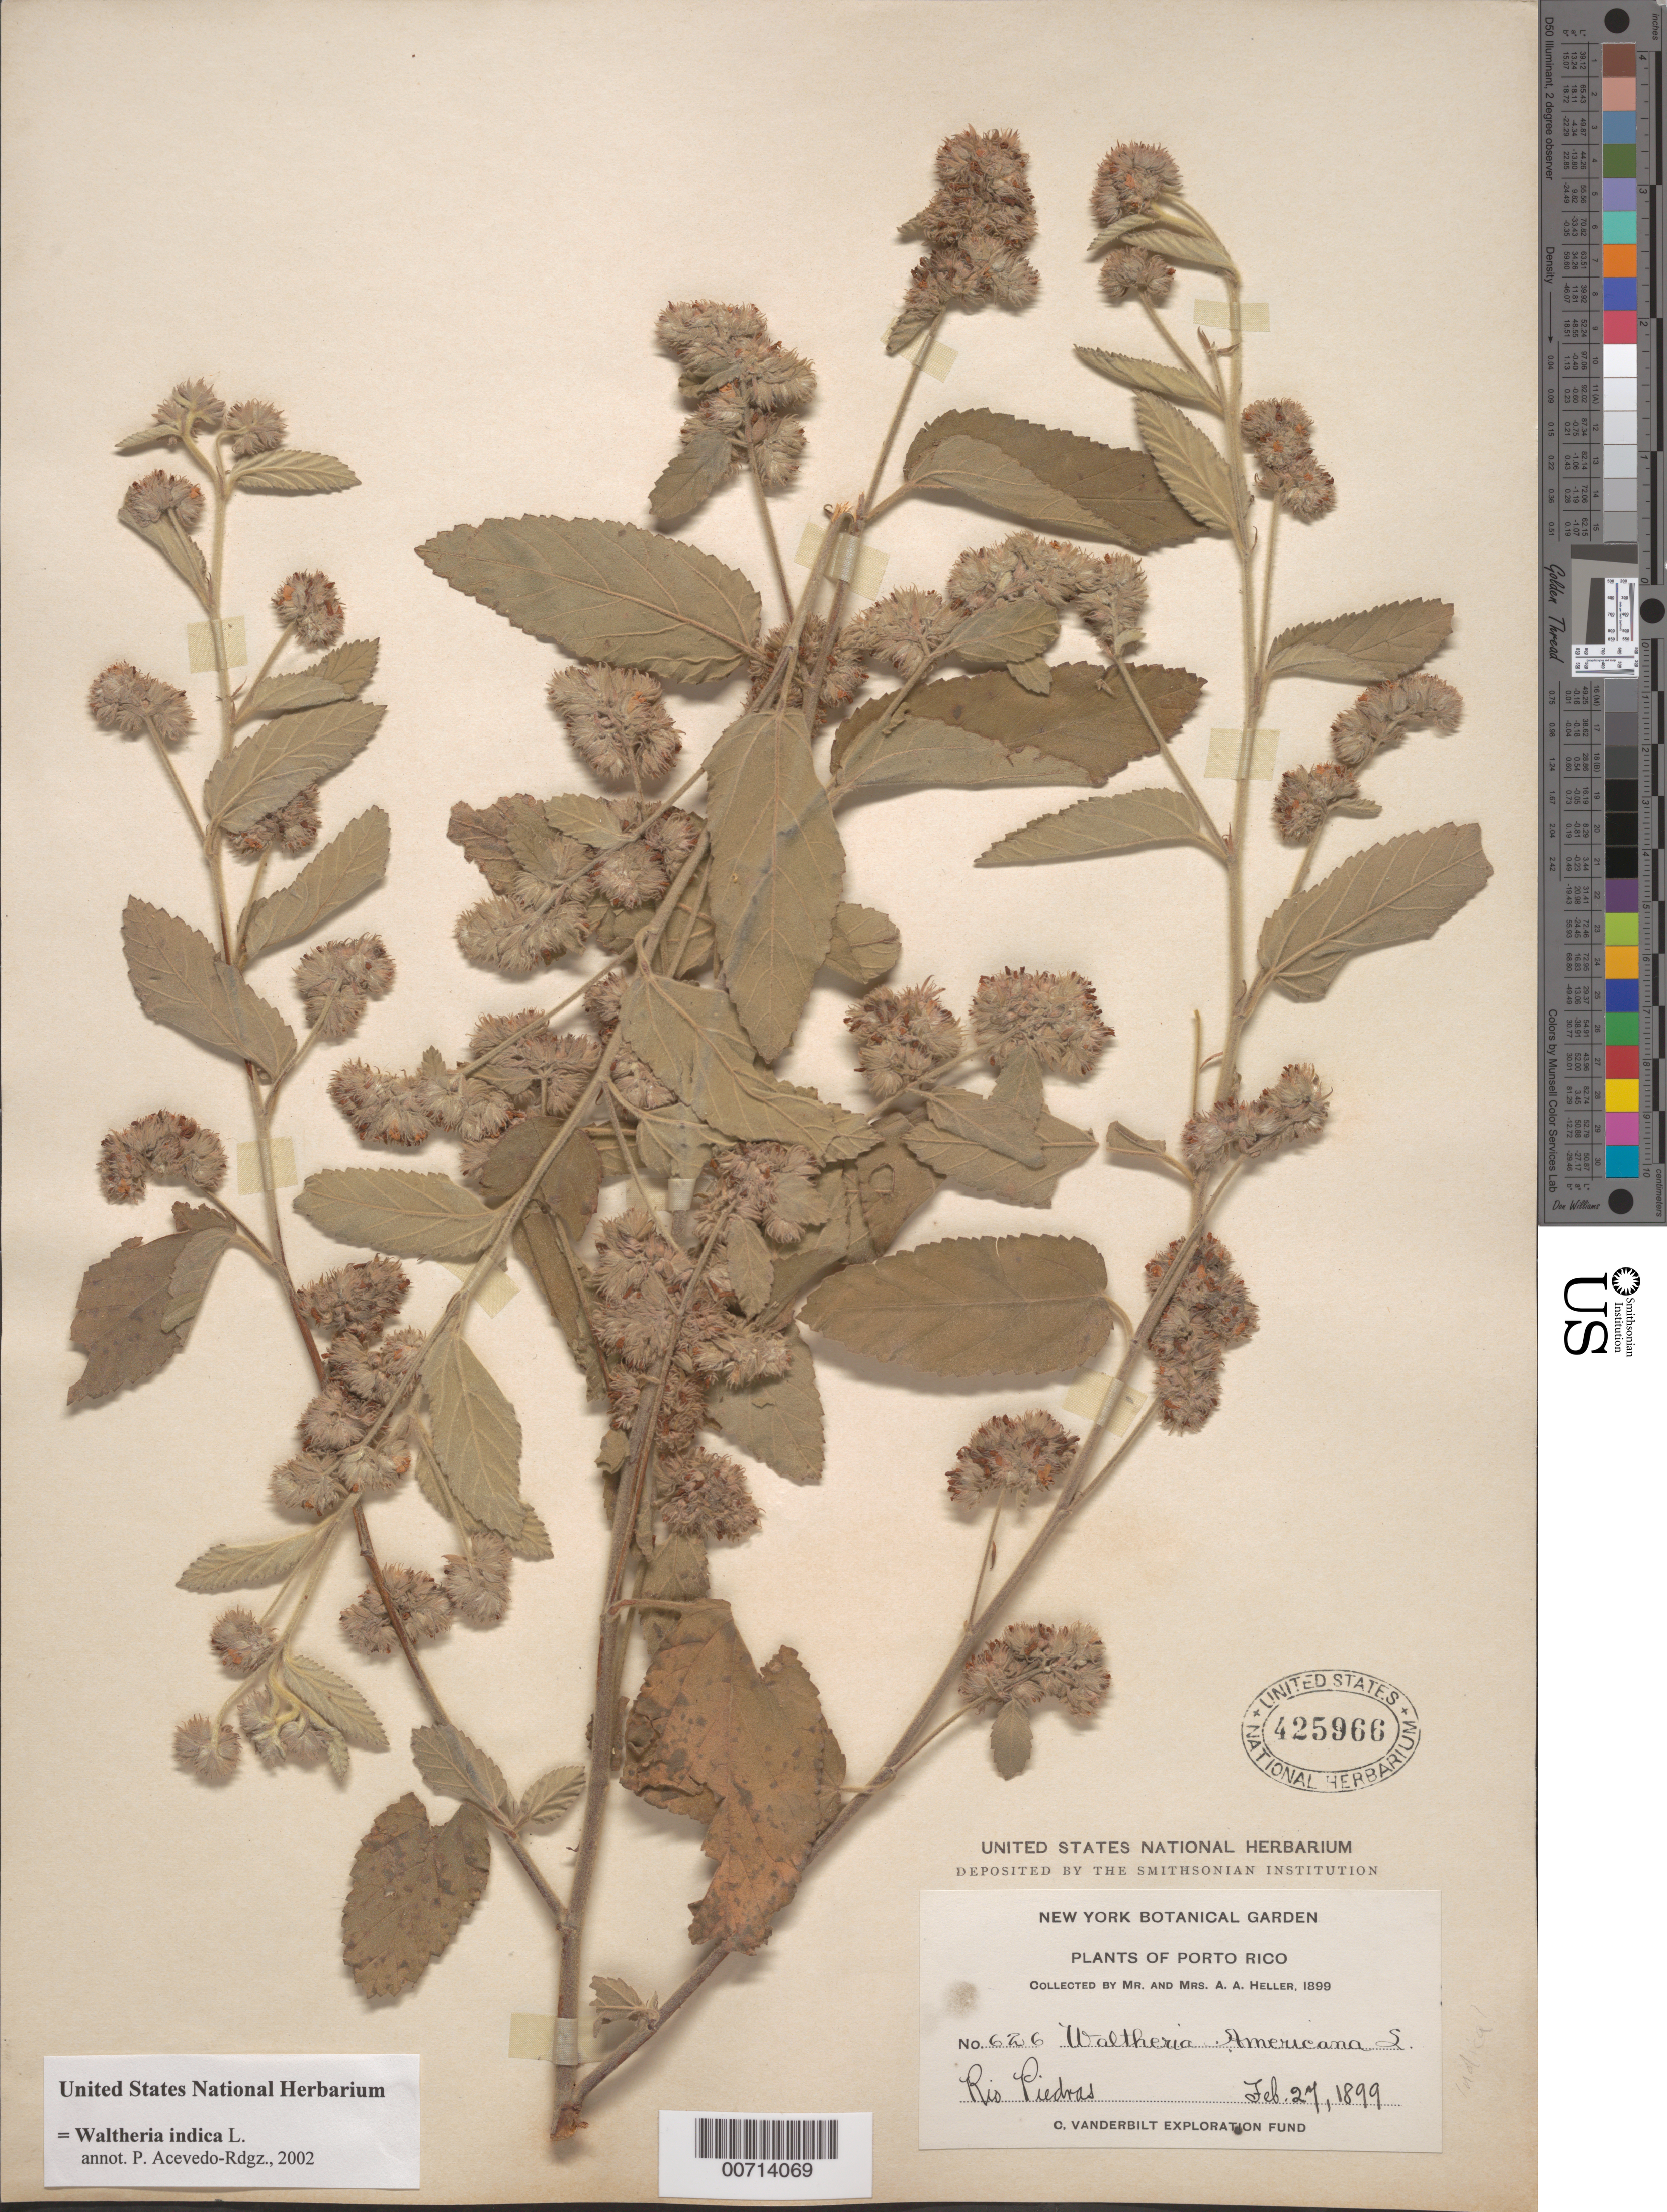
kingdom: Plantae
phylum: Tracheophyta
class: Magnoliopsida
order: Malvales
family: Malvaceae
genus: Waltheria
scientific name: Waltheria indica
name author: L.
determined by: Acevedo-Rodríguez, P., (BOT), Smithsonian Institution - National Museum of Natural History (UNITED STATES)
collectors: A. A. Heller & E. G. Heller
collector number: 626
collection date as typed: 27 Feb 1899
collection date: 1899-02-27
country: Puerto Rico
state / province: San Juan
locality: Rio Piedras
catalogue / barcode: US 425966